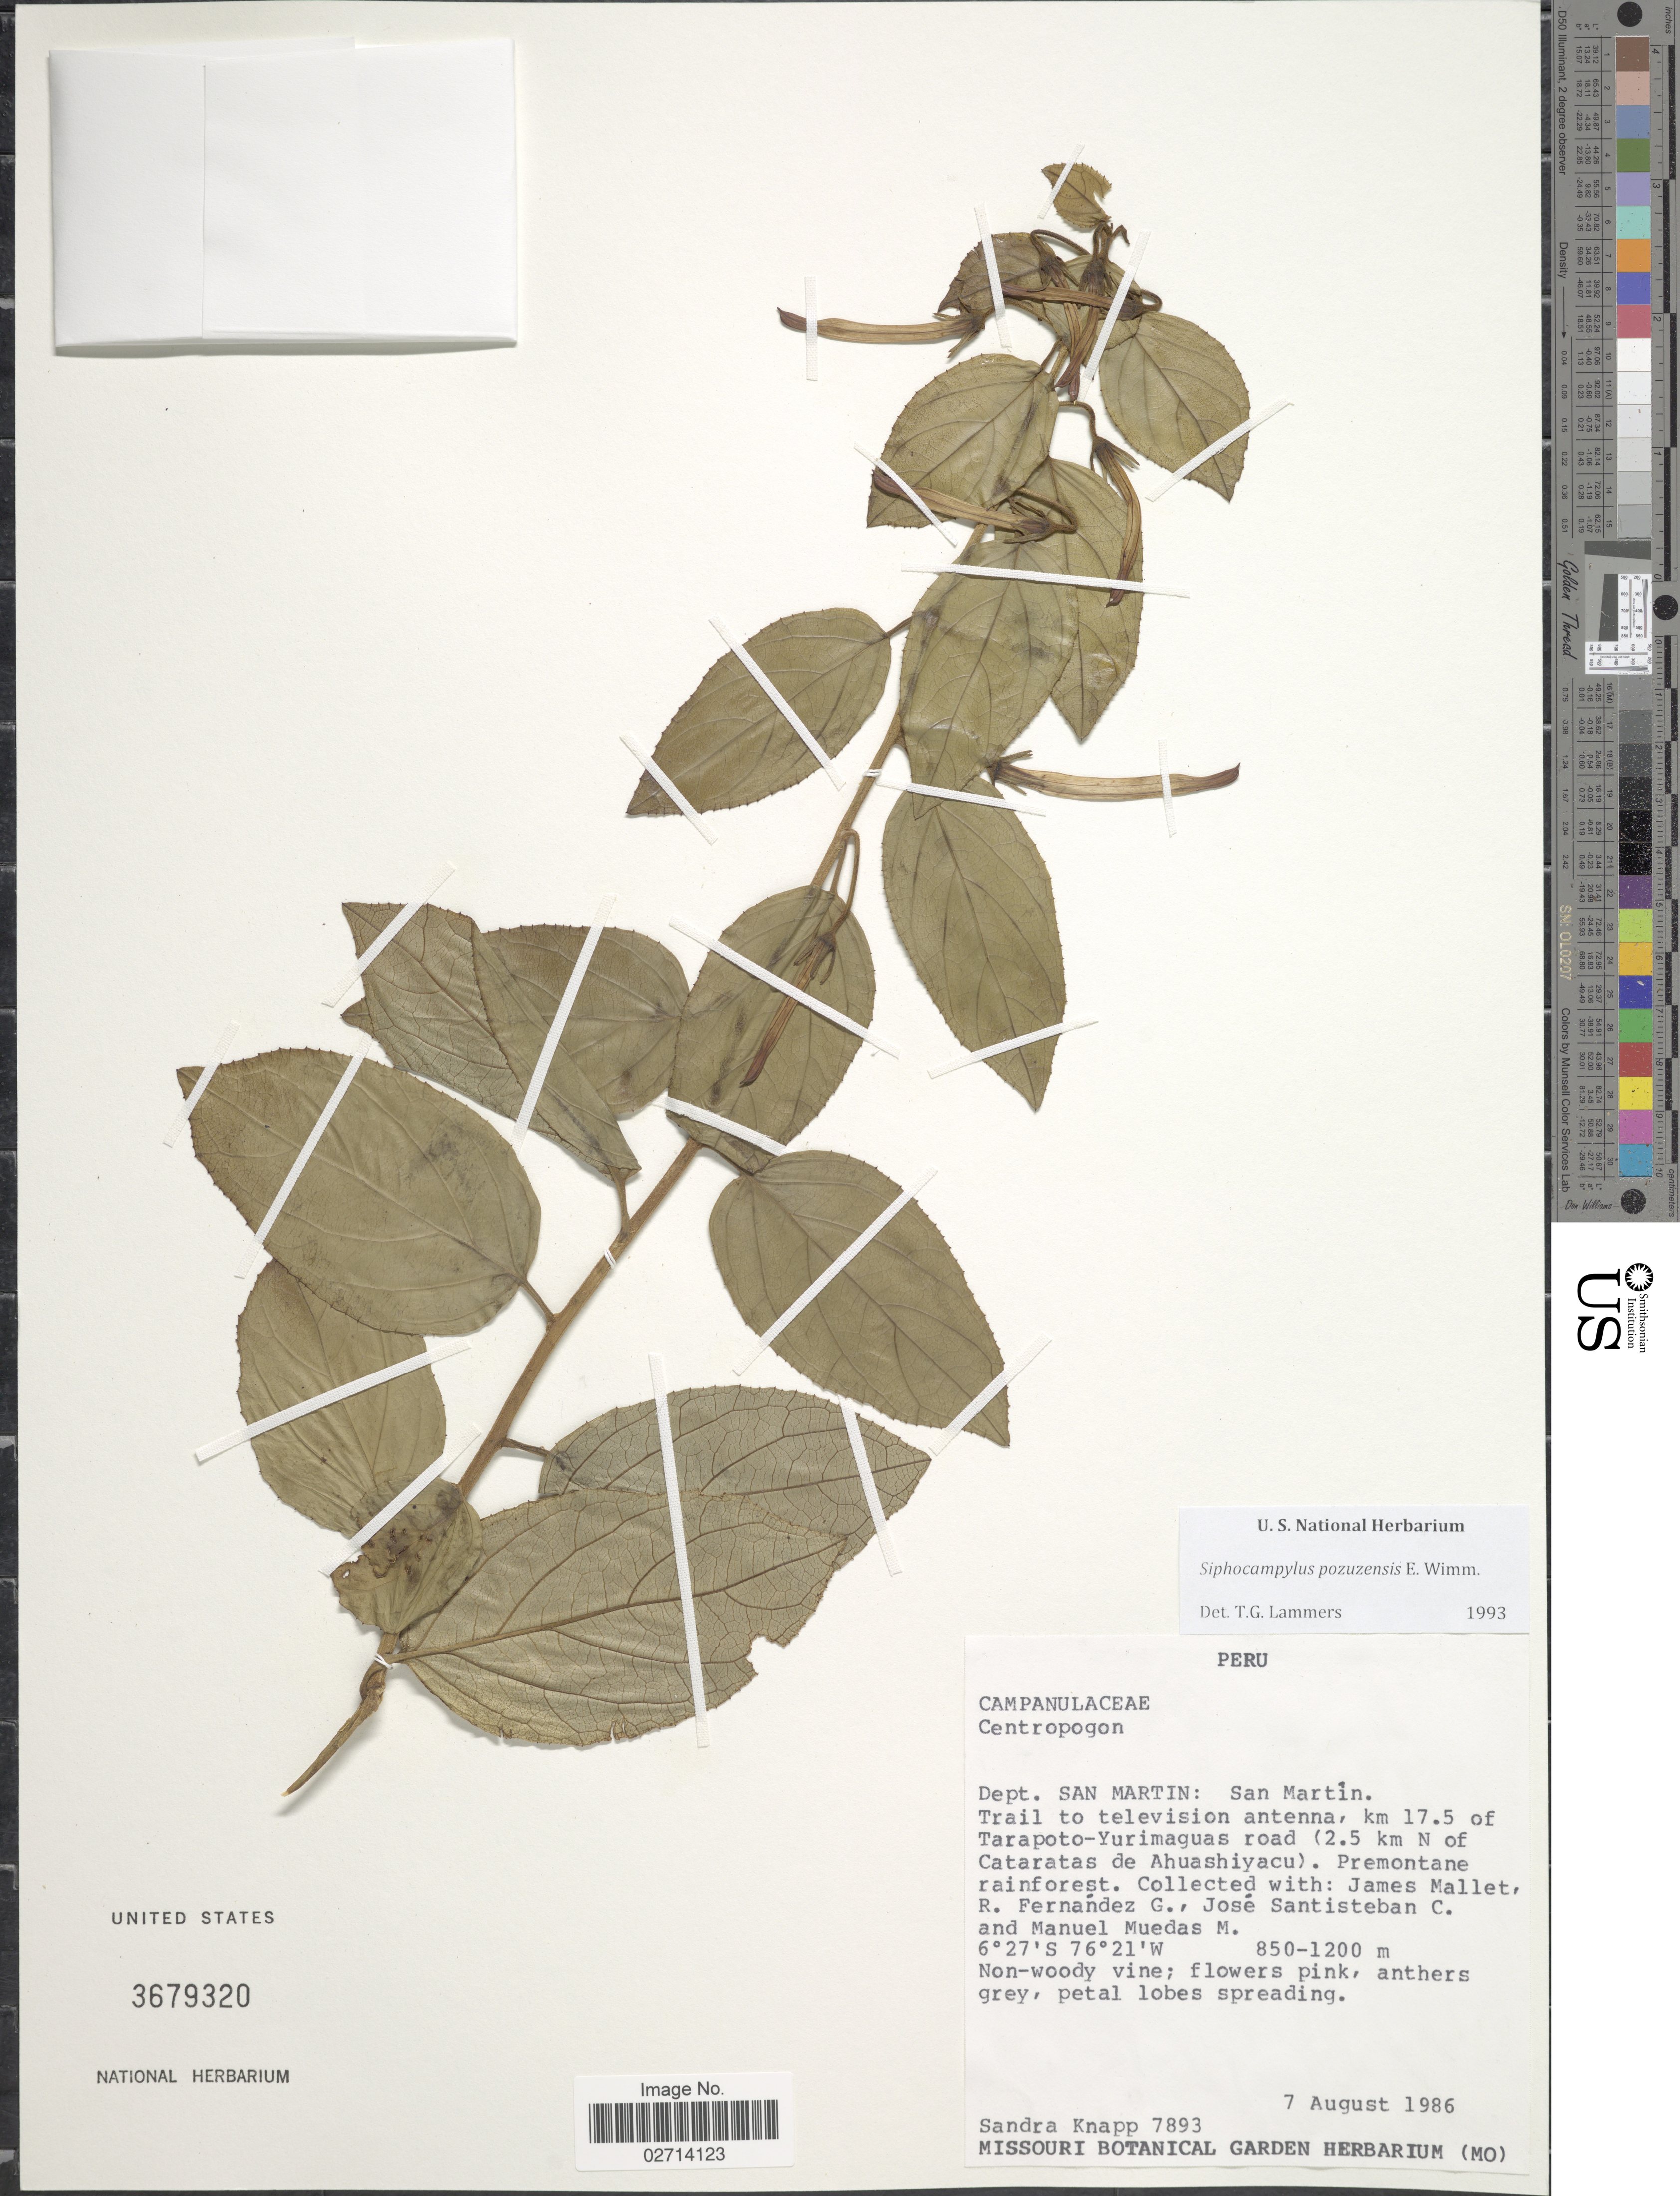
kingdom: Plantae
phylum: Tracheophyta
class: Magnoliopsida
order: Asterales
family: Campanulaceae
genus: Siphocampylus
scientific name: Siphocampylus pozuzensis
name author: E. Wimm.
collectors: S. Knapp, J. Mallett, R. Fernandez-G., J. Santisteban C. & M. Muedas-M.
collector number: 7893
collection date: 1986-08-07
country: Peru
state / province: San Martín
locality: San Martin, Trail to television antenna, km 17.5 of Tarapoto-Yurimaguas (2.5 km N of Cataratas de Ahuashiyacu).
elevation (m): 850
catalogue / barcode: US 3679320